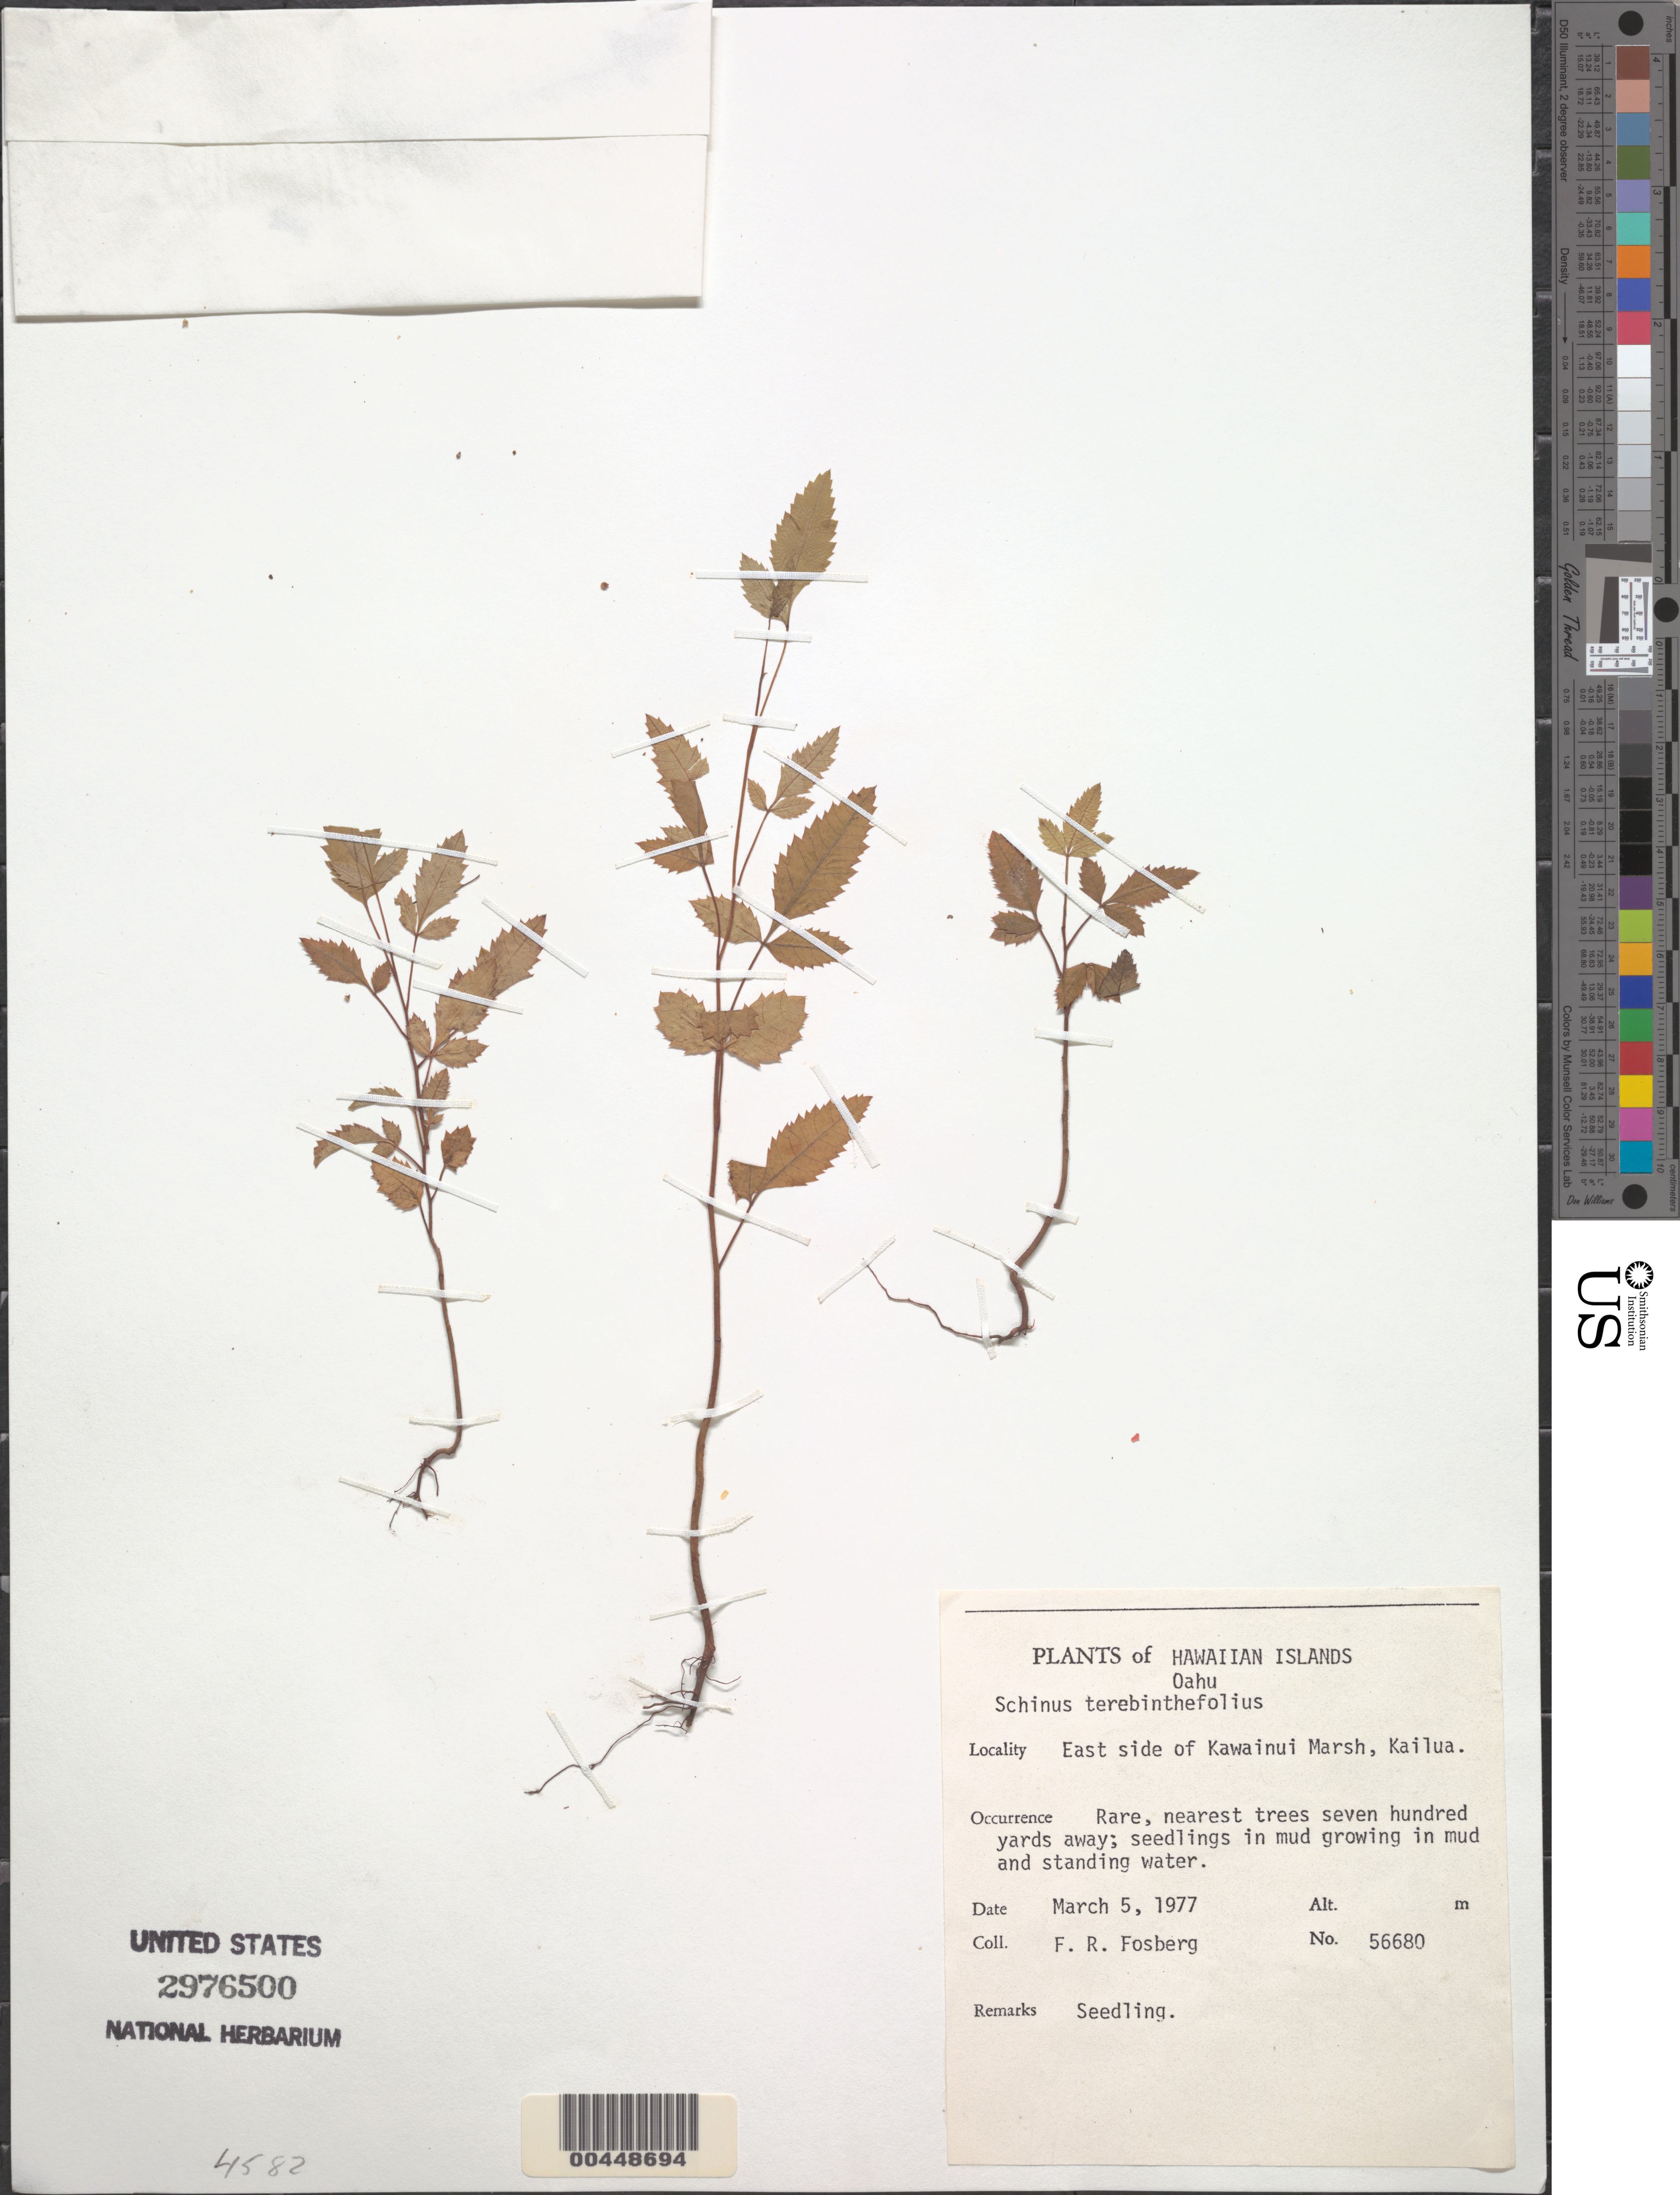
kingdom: Plantae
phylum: Tracheophyta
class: Magnoliopsida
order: Sapindales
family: Anacardiaceae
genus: Schinus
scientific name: Schinus terebinthifolia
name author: Raddi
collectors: F. R. Fosberg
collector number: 56680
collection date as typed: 5 Mar 1977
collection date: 1977-03-05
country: United States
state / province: Hawaii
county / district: Honolulu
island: Oahu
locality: E side of Kawainui Marsh, Kailua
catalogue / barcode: US 2976500